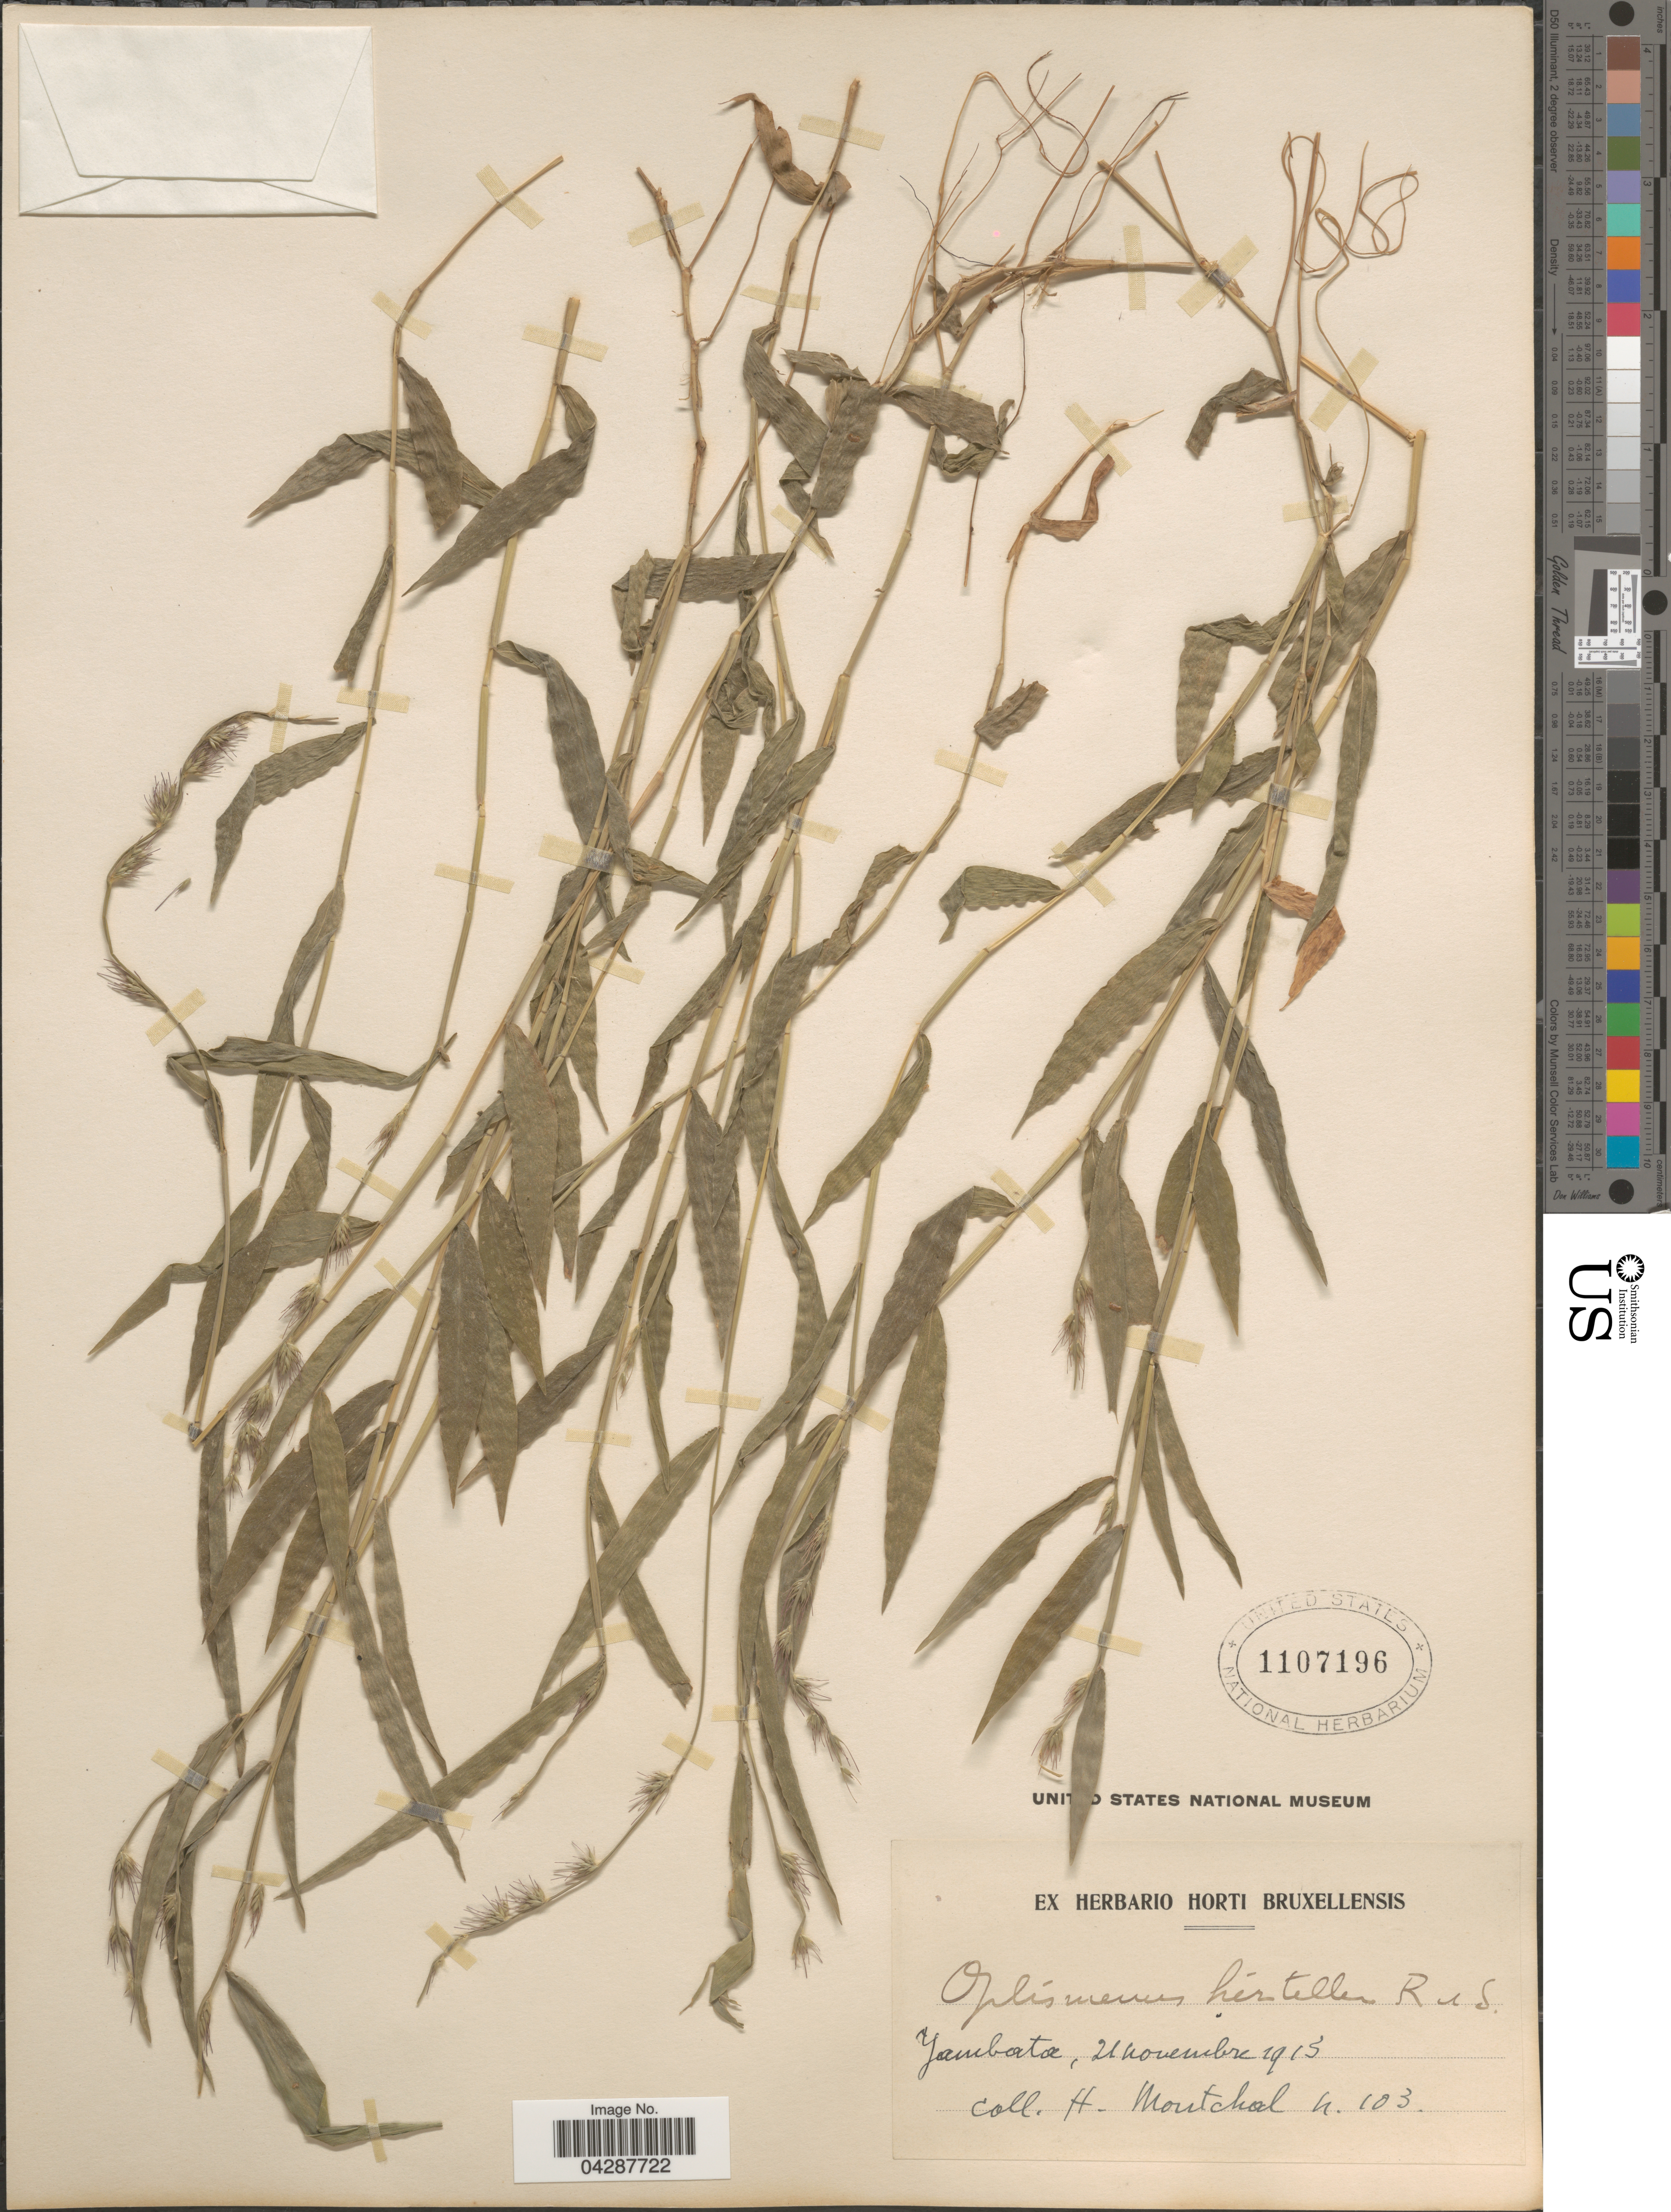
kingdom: Plantae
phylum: Tracheophyta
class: Liliopsida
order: Poales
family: Poaceae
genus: Oplismenus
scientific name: Oplismenus undulatifolius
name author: (Ard.) P. Beauv.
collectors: H. Montchal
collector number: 103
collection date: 1913-11-21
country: Congo, Democratic Republic of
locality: Yambata.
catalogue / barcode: US 1107196